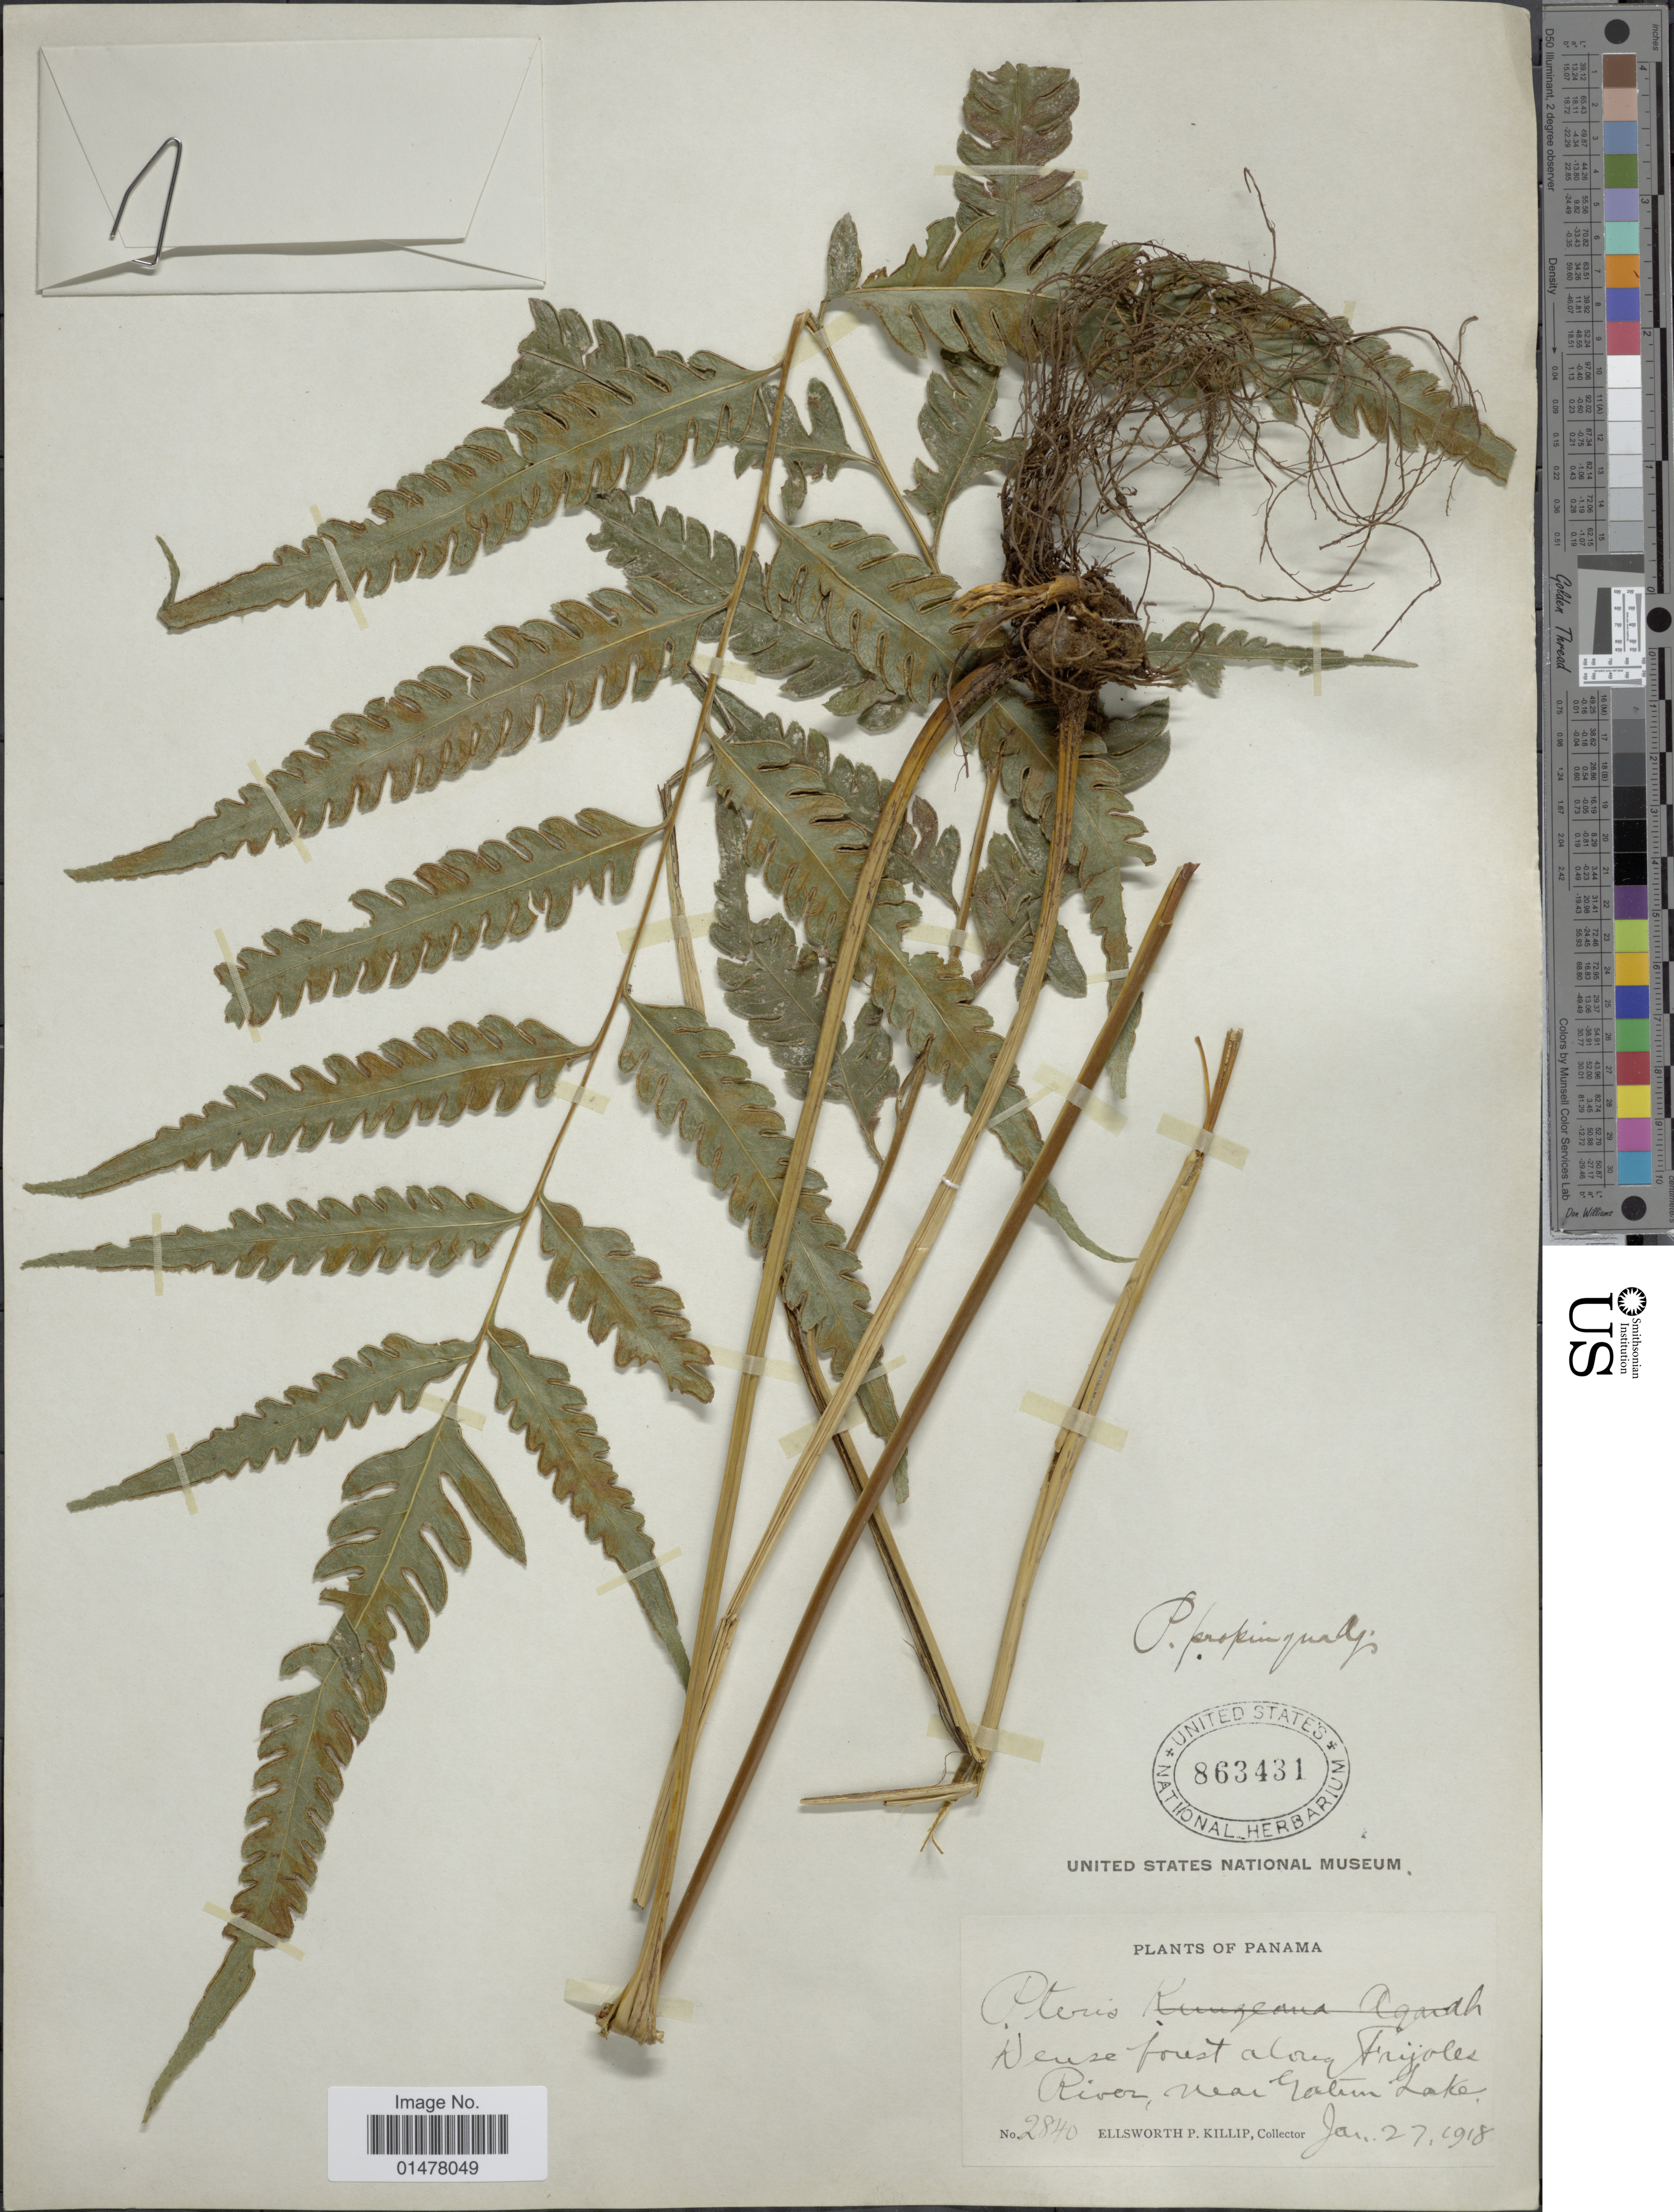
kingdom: Plantae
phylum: Tracheophyta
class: Polypodiopsida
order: Polypodiales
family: Pteridaceae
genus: Pteris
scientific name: Pteris propinqua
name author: J. Agardh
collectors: E. P. Killip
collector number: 2840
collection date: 1918-01-27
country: Panama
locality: Plants of Panama, dense forest along Frijoles River, near Gatun Lake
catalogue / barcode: US 863431